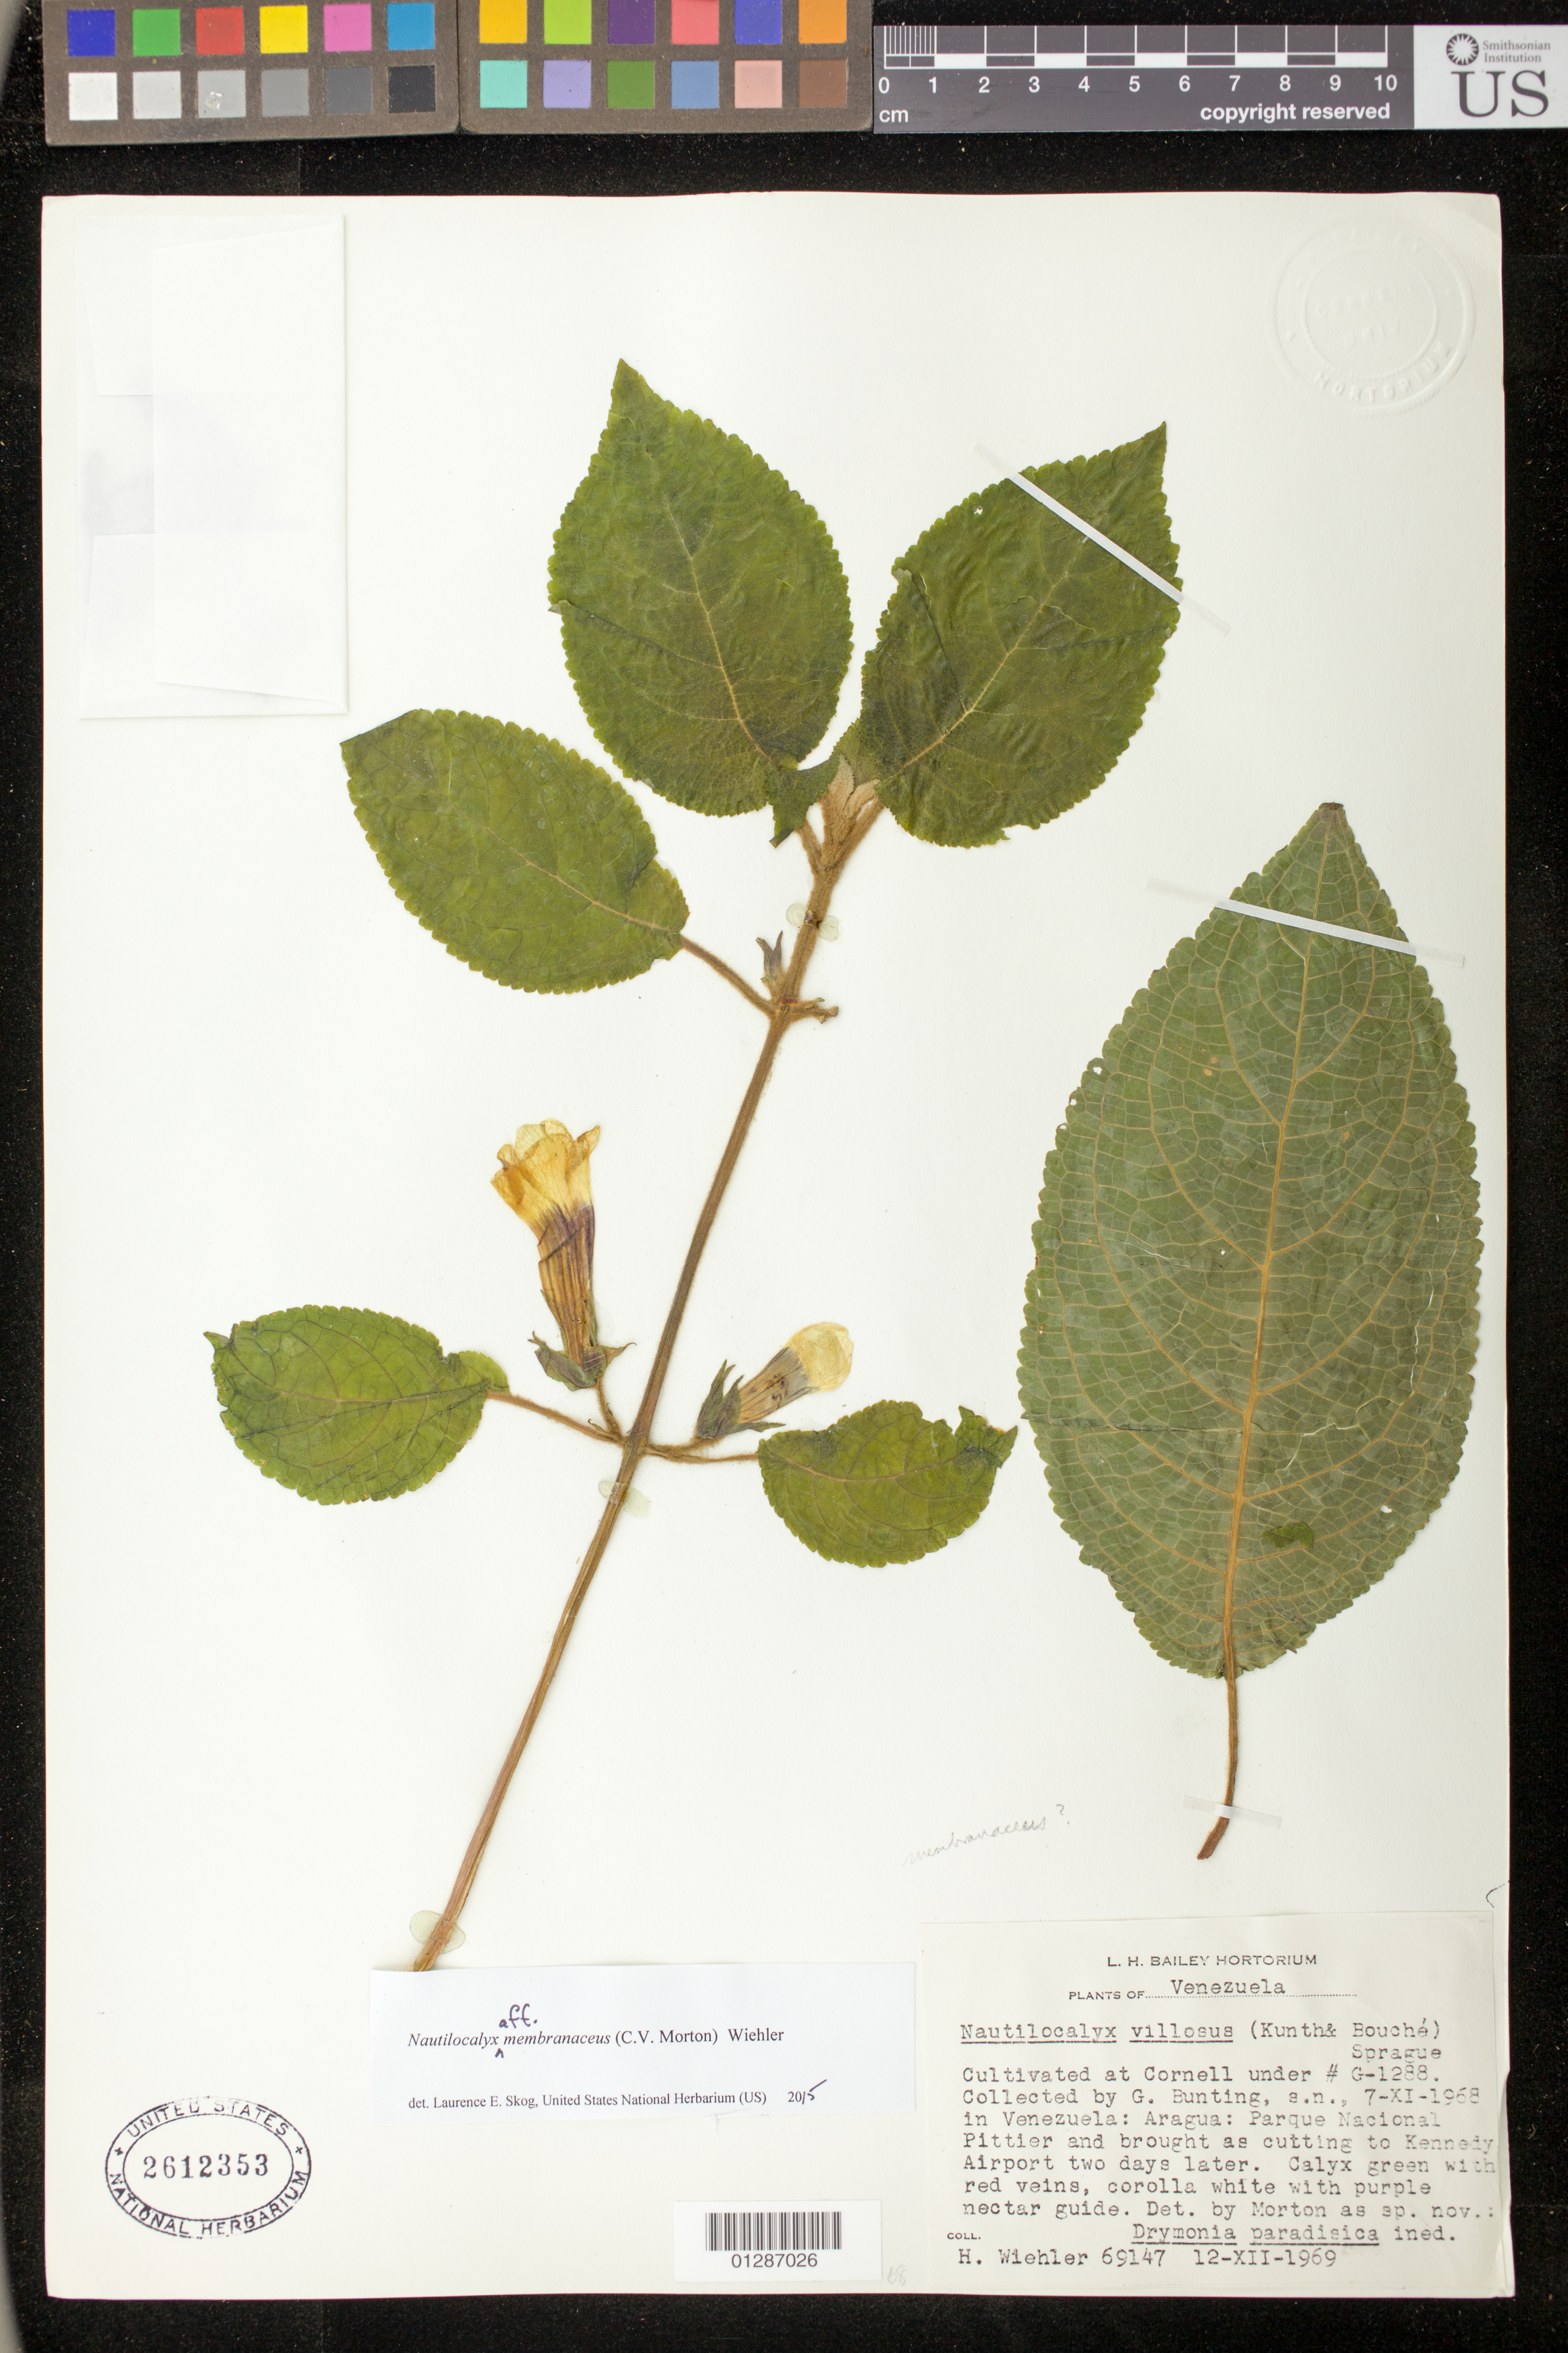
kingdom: Plantae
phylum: Tracheophyta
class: Magnoliopsida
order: Lamiales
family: Gesneriaceae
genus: Nautilocalyx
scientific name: Nautilocalyx villosus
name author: (Kunth & Mart.) Sprague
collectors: H. J. Wiehler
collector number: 69147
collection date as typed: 12 Dec 1969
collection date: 1969-12-12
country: Venezuela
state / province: Aragua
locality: Parque Nacional Pittier and brought as cutting to Kennedy Airport two days later.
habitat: Cultuvated at Cornell under # G-1288..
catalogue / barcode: US 2612353